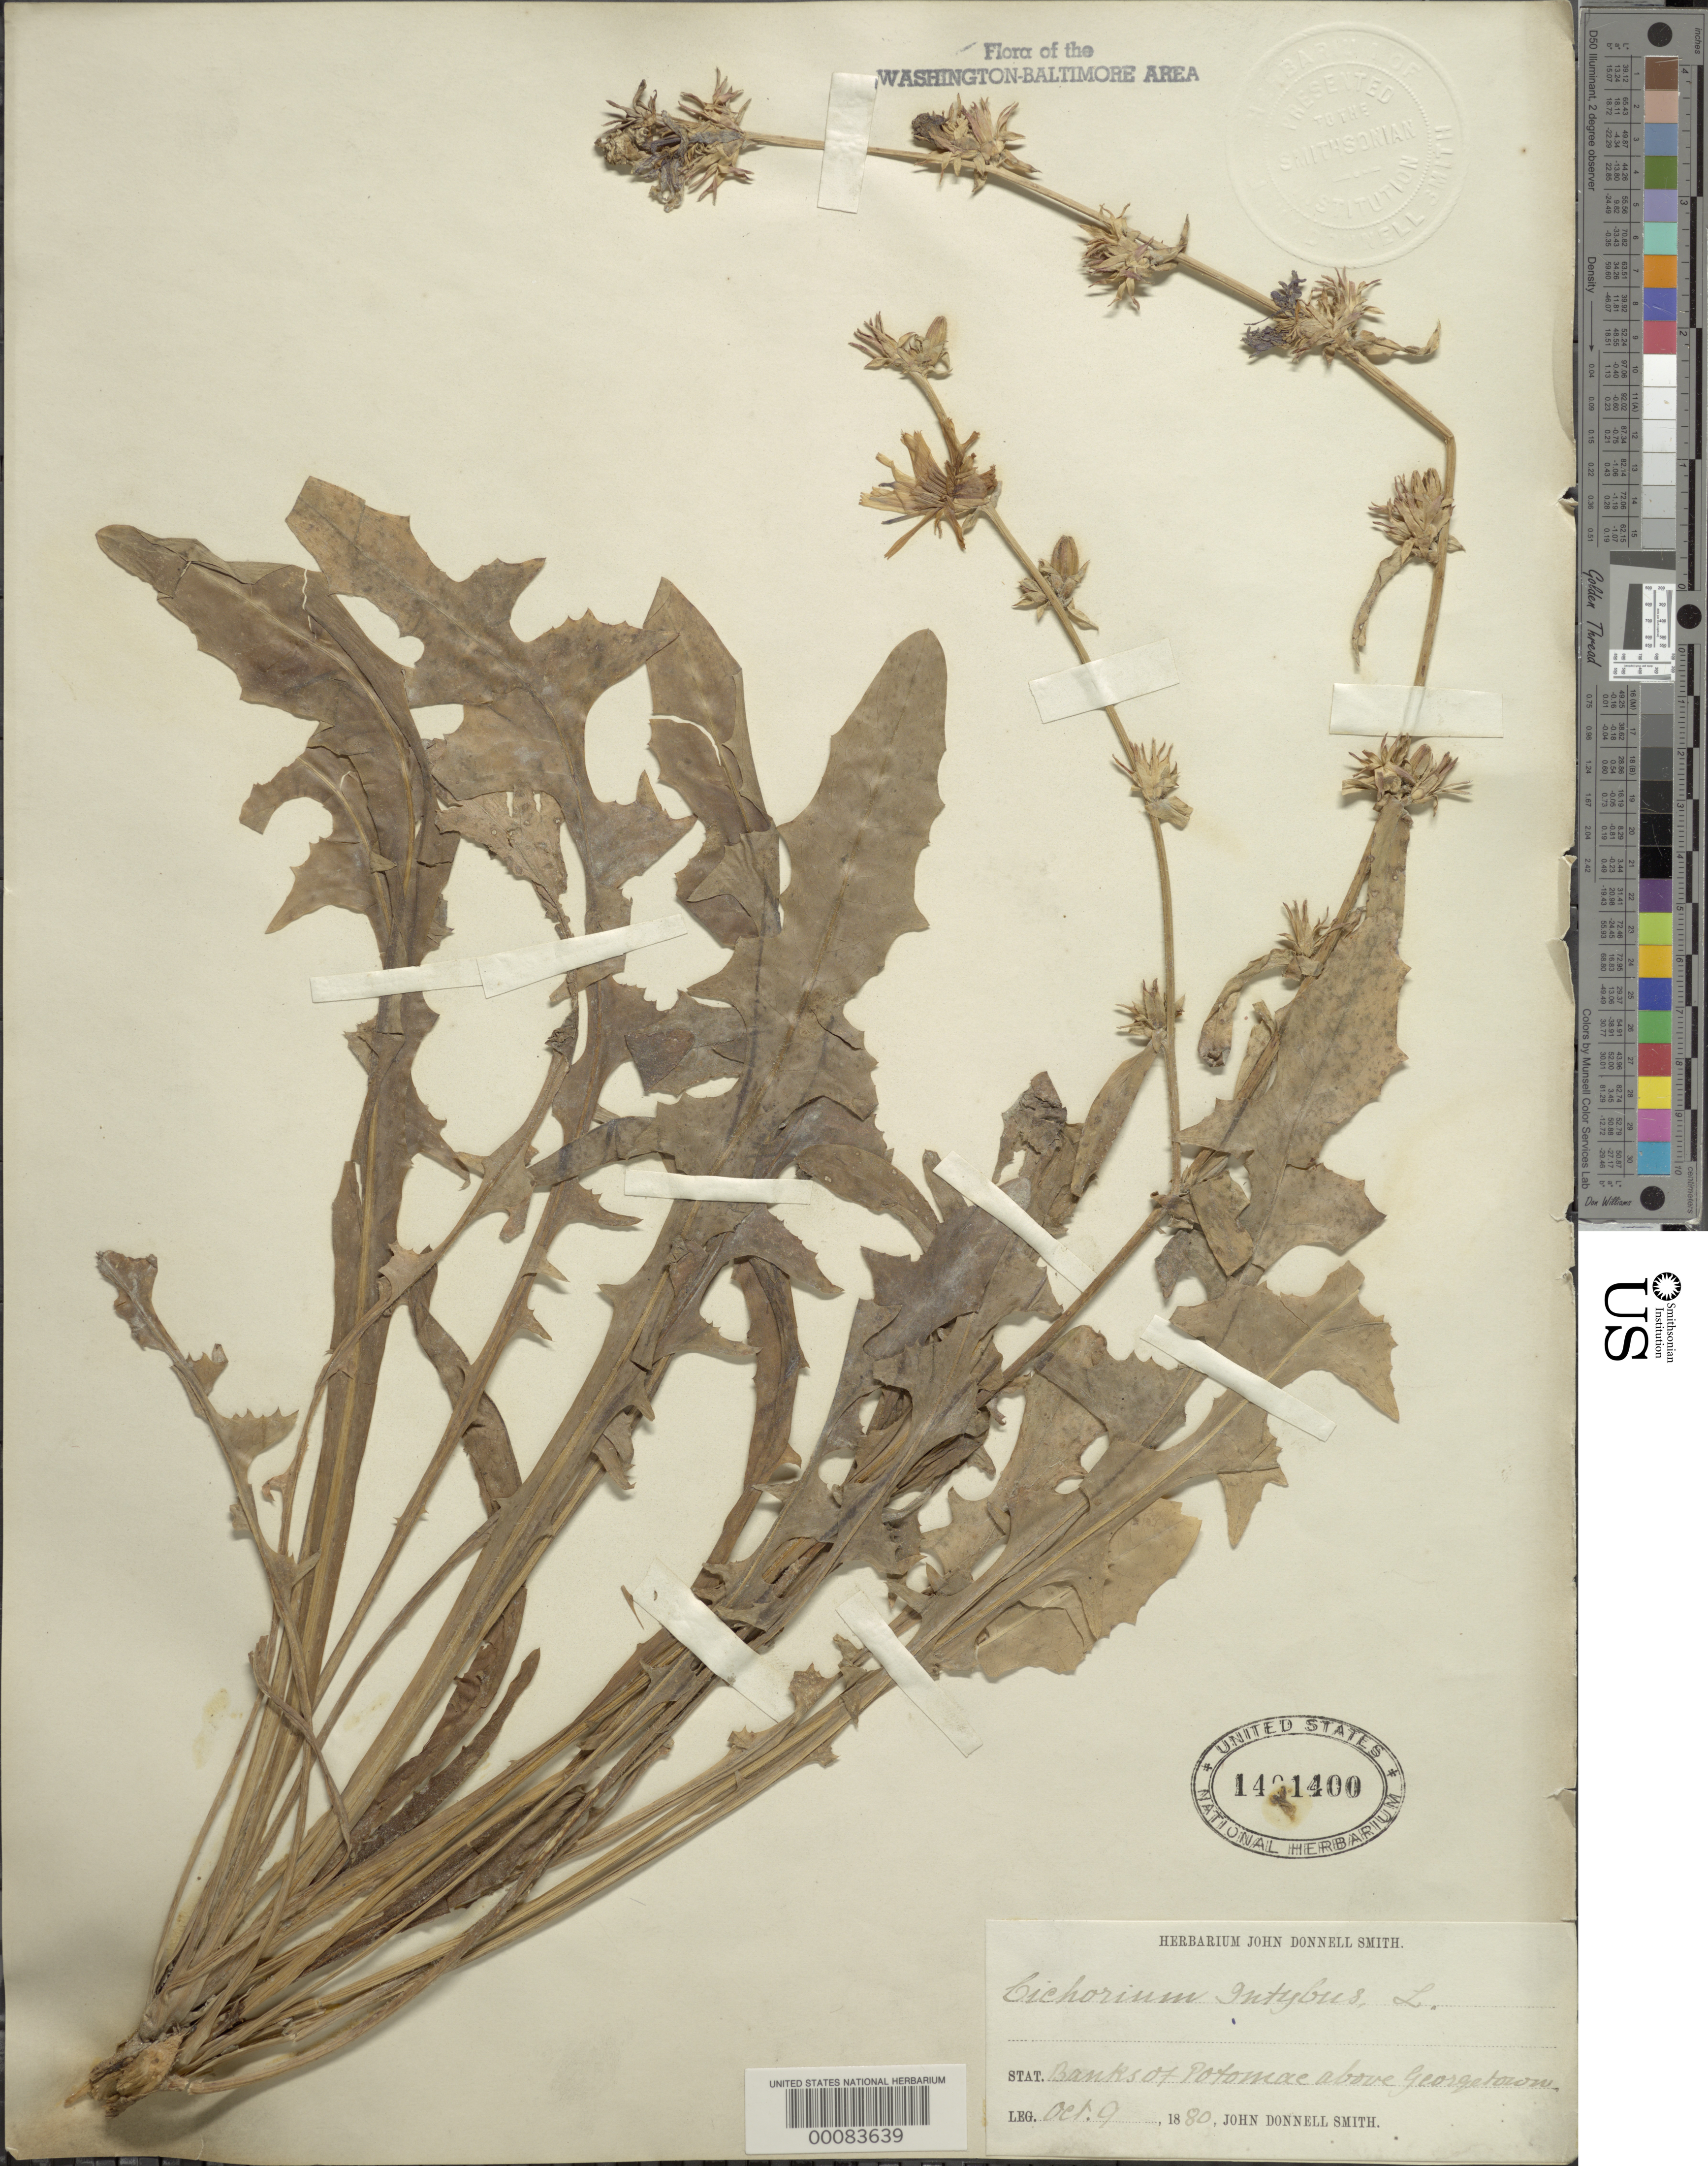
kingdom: Plantae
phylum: Tracheophyta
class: Magnoliopsida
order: Asterales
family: Asteraceae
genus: Cichorium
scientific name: Cichorium intybus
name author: L.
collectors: J. Donnell Smith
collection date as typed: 09 Oct 1880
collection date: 1880-10-09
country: United States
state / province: District of Columbia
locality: Potomac Banks above Georgetown C. & O. Canal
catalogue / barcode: US 1401400